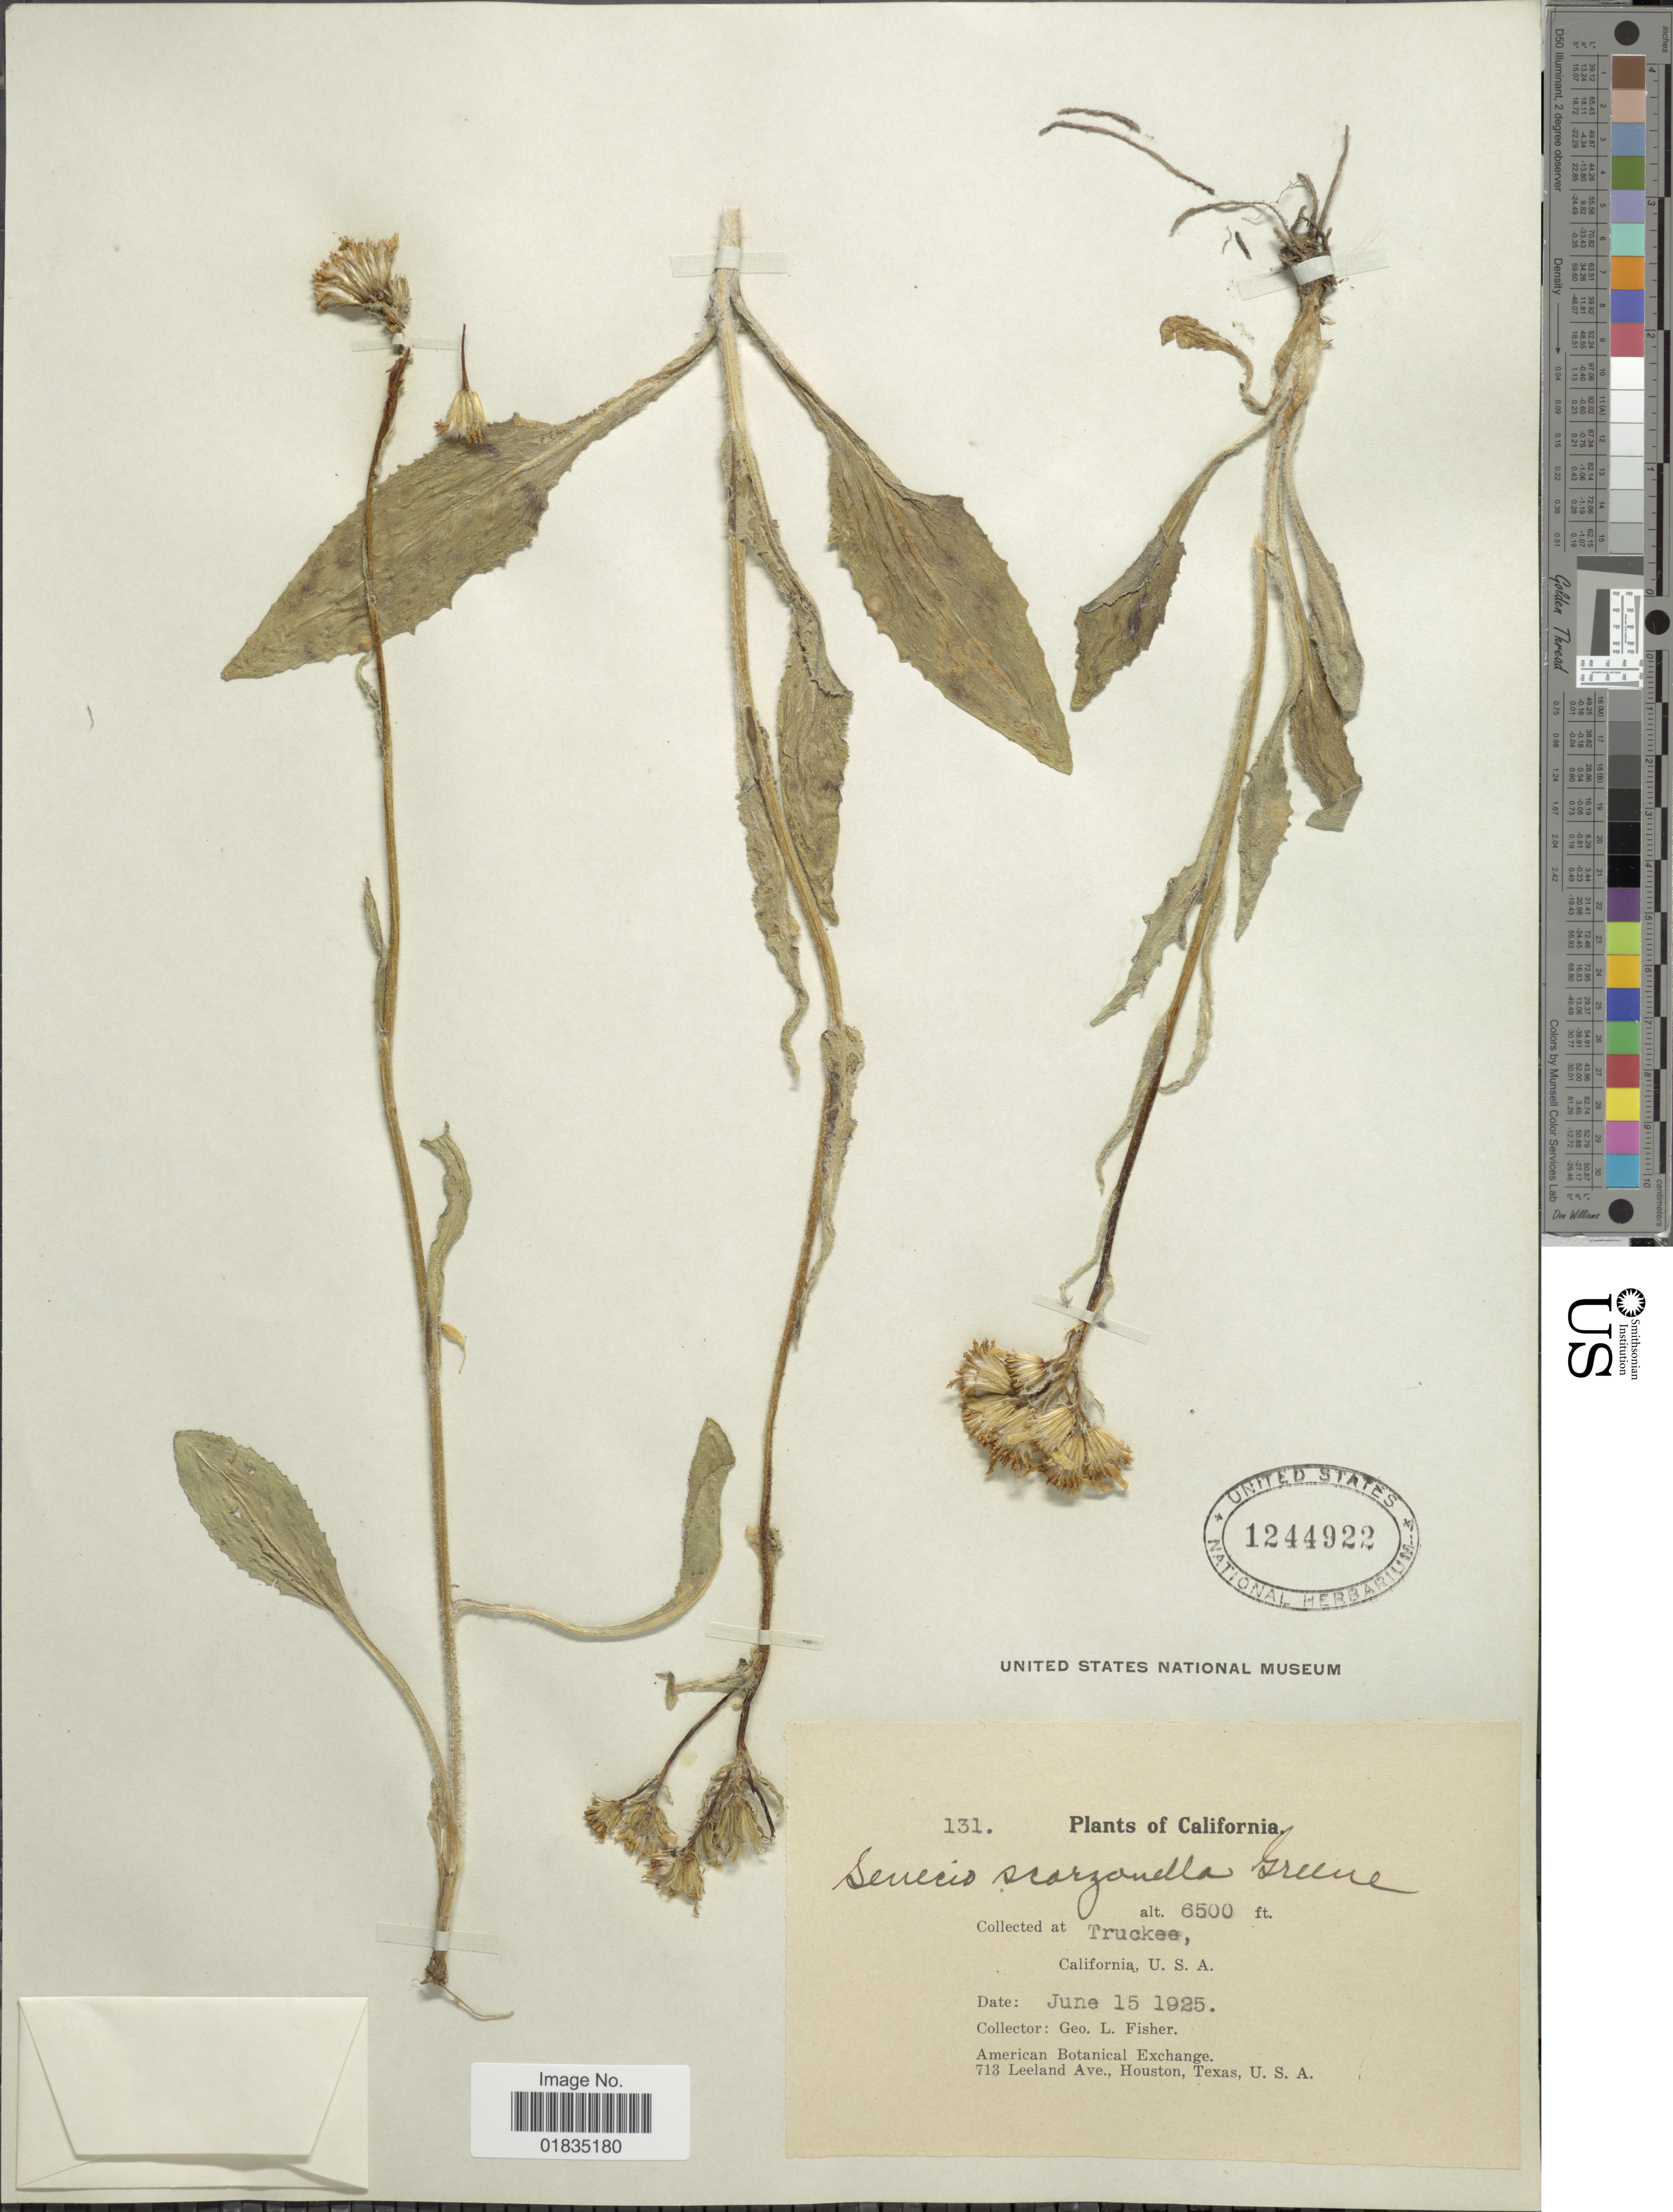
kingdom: Plantae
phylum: Tracheophyta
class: Magnoliopsida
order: Asterales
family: Asteraceae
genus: Senecio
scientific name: Senecio scorzonella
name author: Greene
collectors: G. L. Fisher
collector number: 131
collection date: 1925-06-15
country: United States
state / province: California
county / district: Nevada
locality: Truckee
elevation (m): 1981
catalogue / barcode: US 1244922